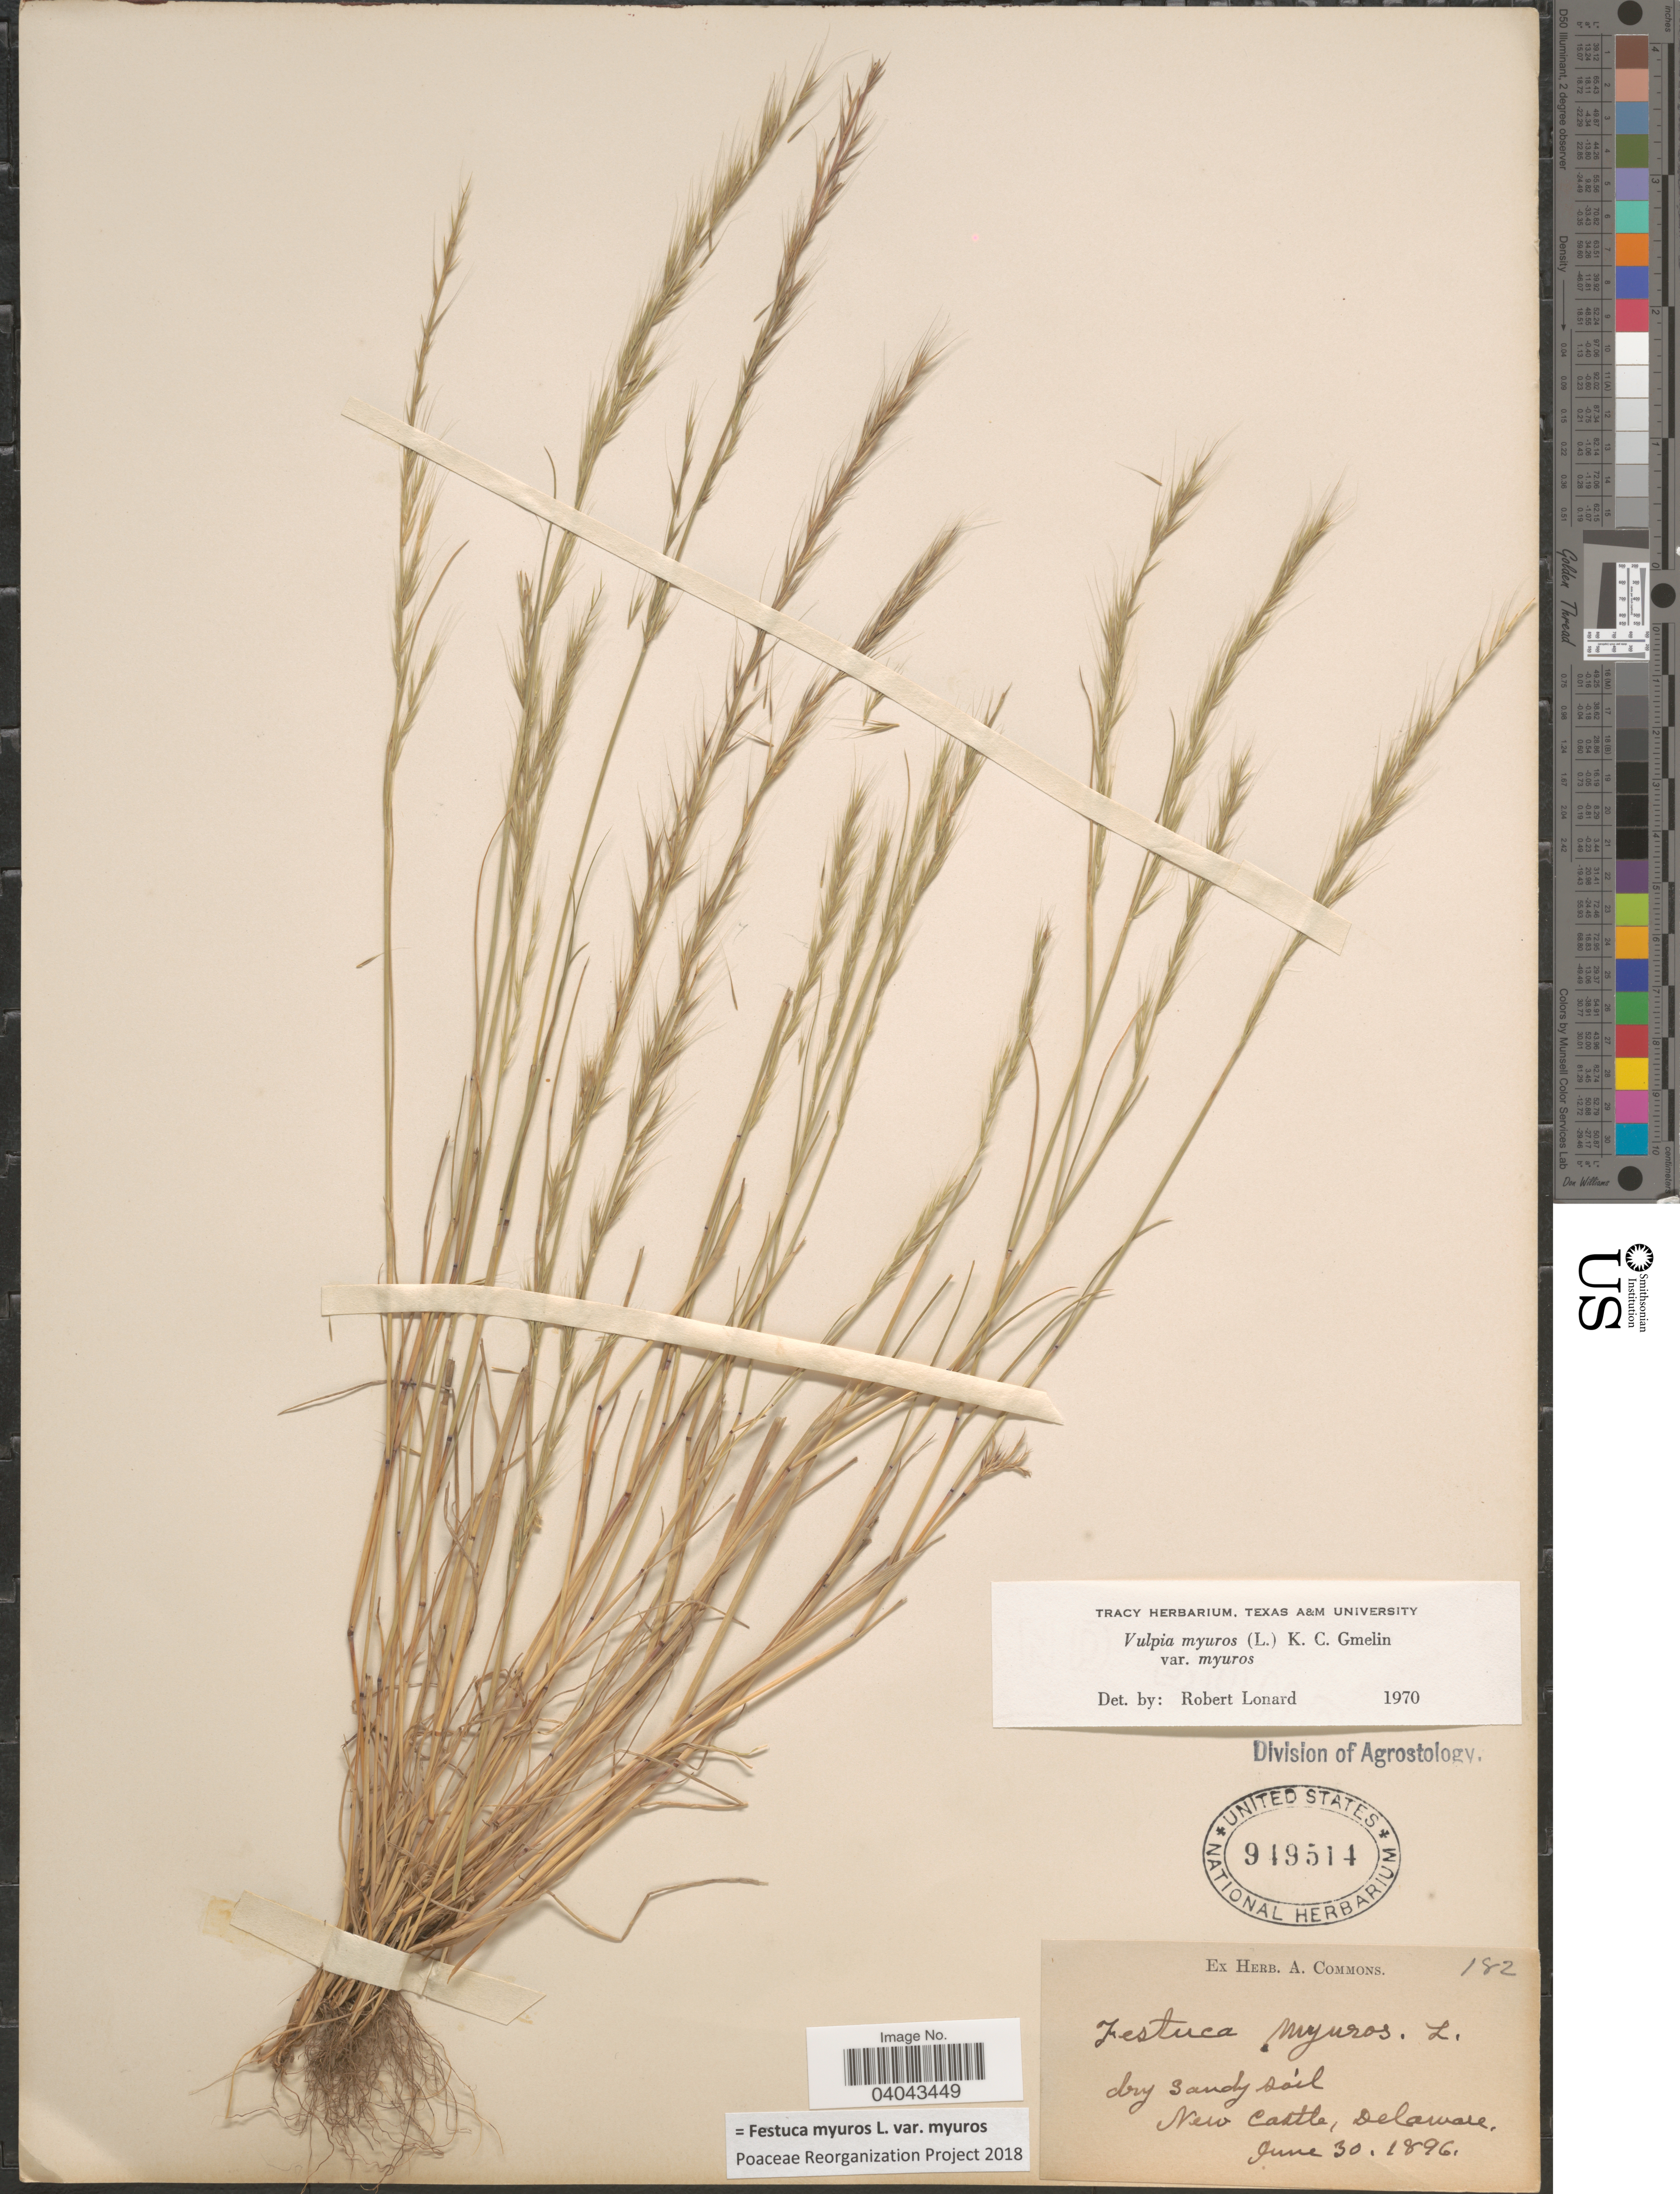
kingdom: Plantae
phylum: Tracheophyta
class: Liliopsida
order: Poales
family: Poaceae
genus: Festuca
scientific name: Festuca myuros var. myuros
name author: L.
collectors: ex herb. A. Commons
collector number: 182*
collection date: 1896-06-30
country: United States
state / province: Delaware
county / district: New Castle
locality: New Castle.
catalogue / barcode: US 949514